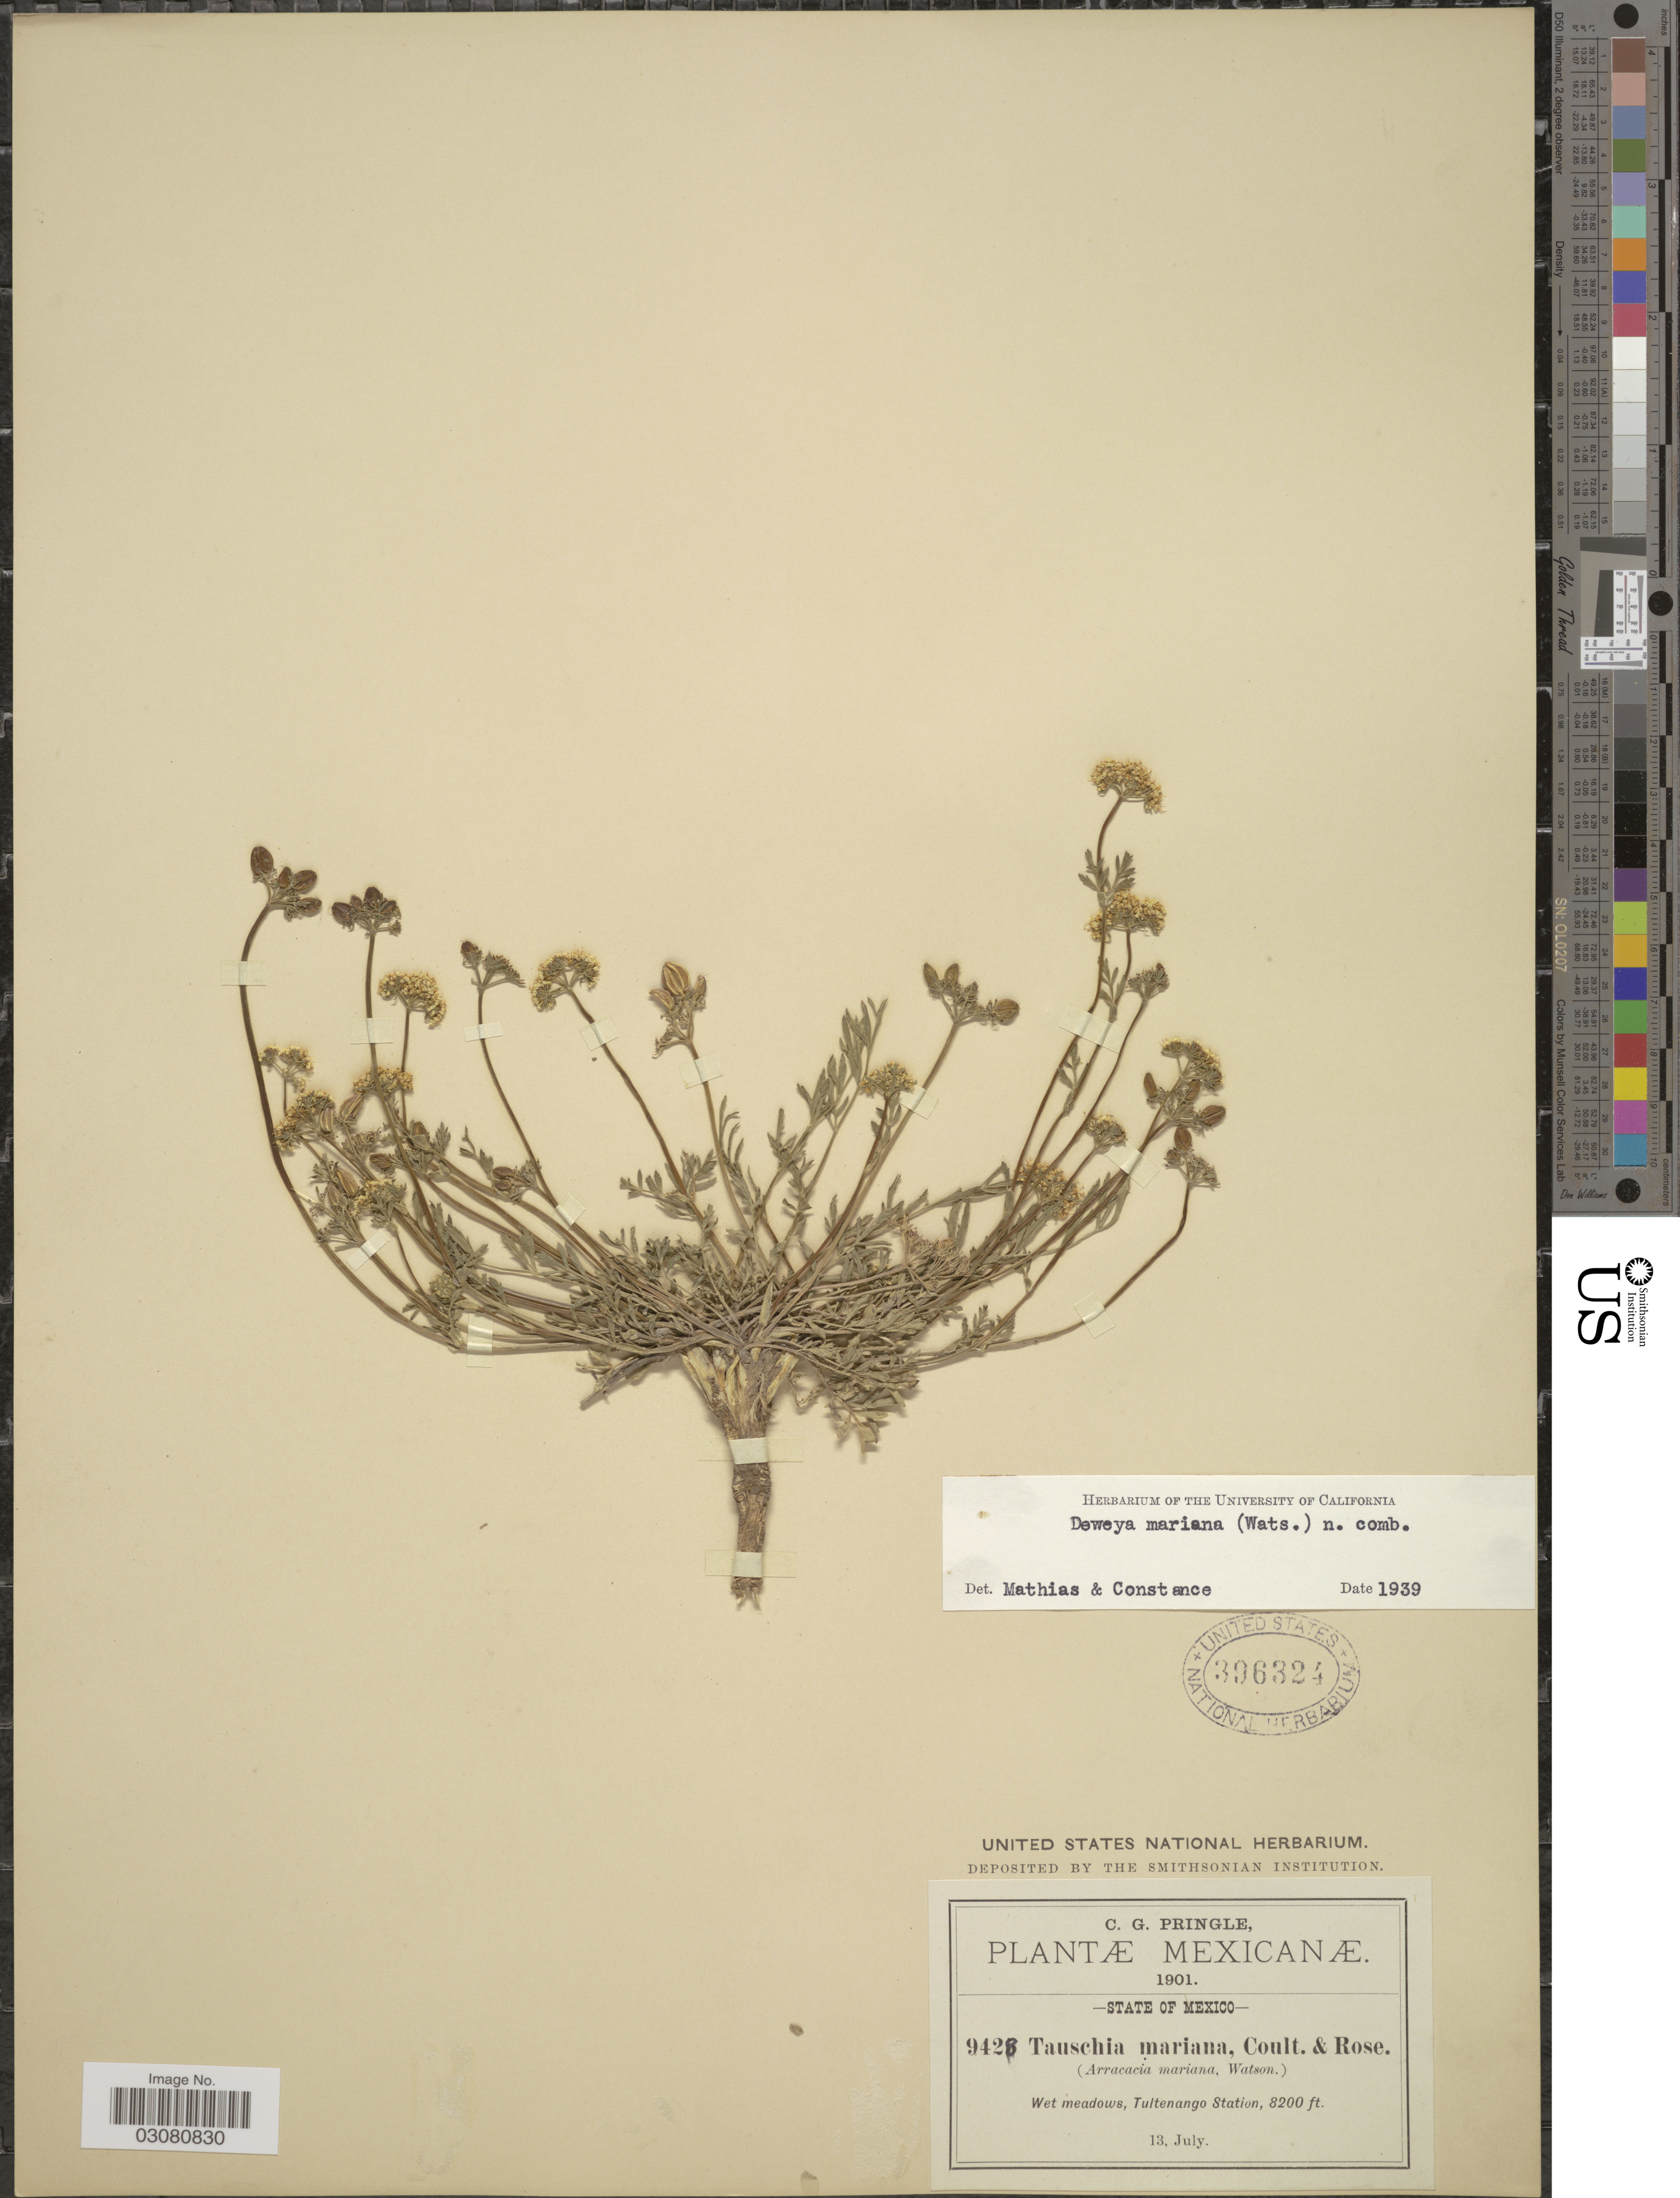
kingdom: Plantae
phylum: Tracheophyta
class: Magnoliopsida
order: Apiales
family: Apiaceae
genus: Tauschia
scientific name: Tauschia mariana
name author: (S. Watson) J.M. Coult. & Rose ex Drude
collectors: C. G. Pringle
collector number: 9428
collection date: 1901-07-13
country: Mexico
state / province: México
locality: Wet meadows, Tultenango Station.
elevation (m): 2499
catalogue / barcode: US 396324